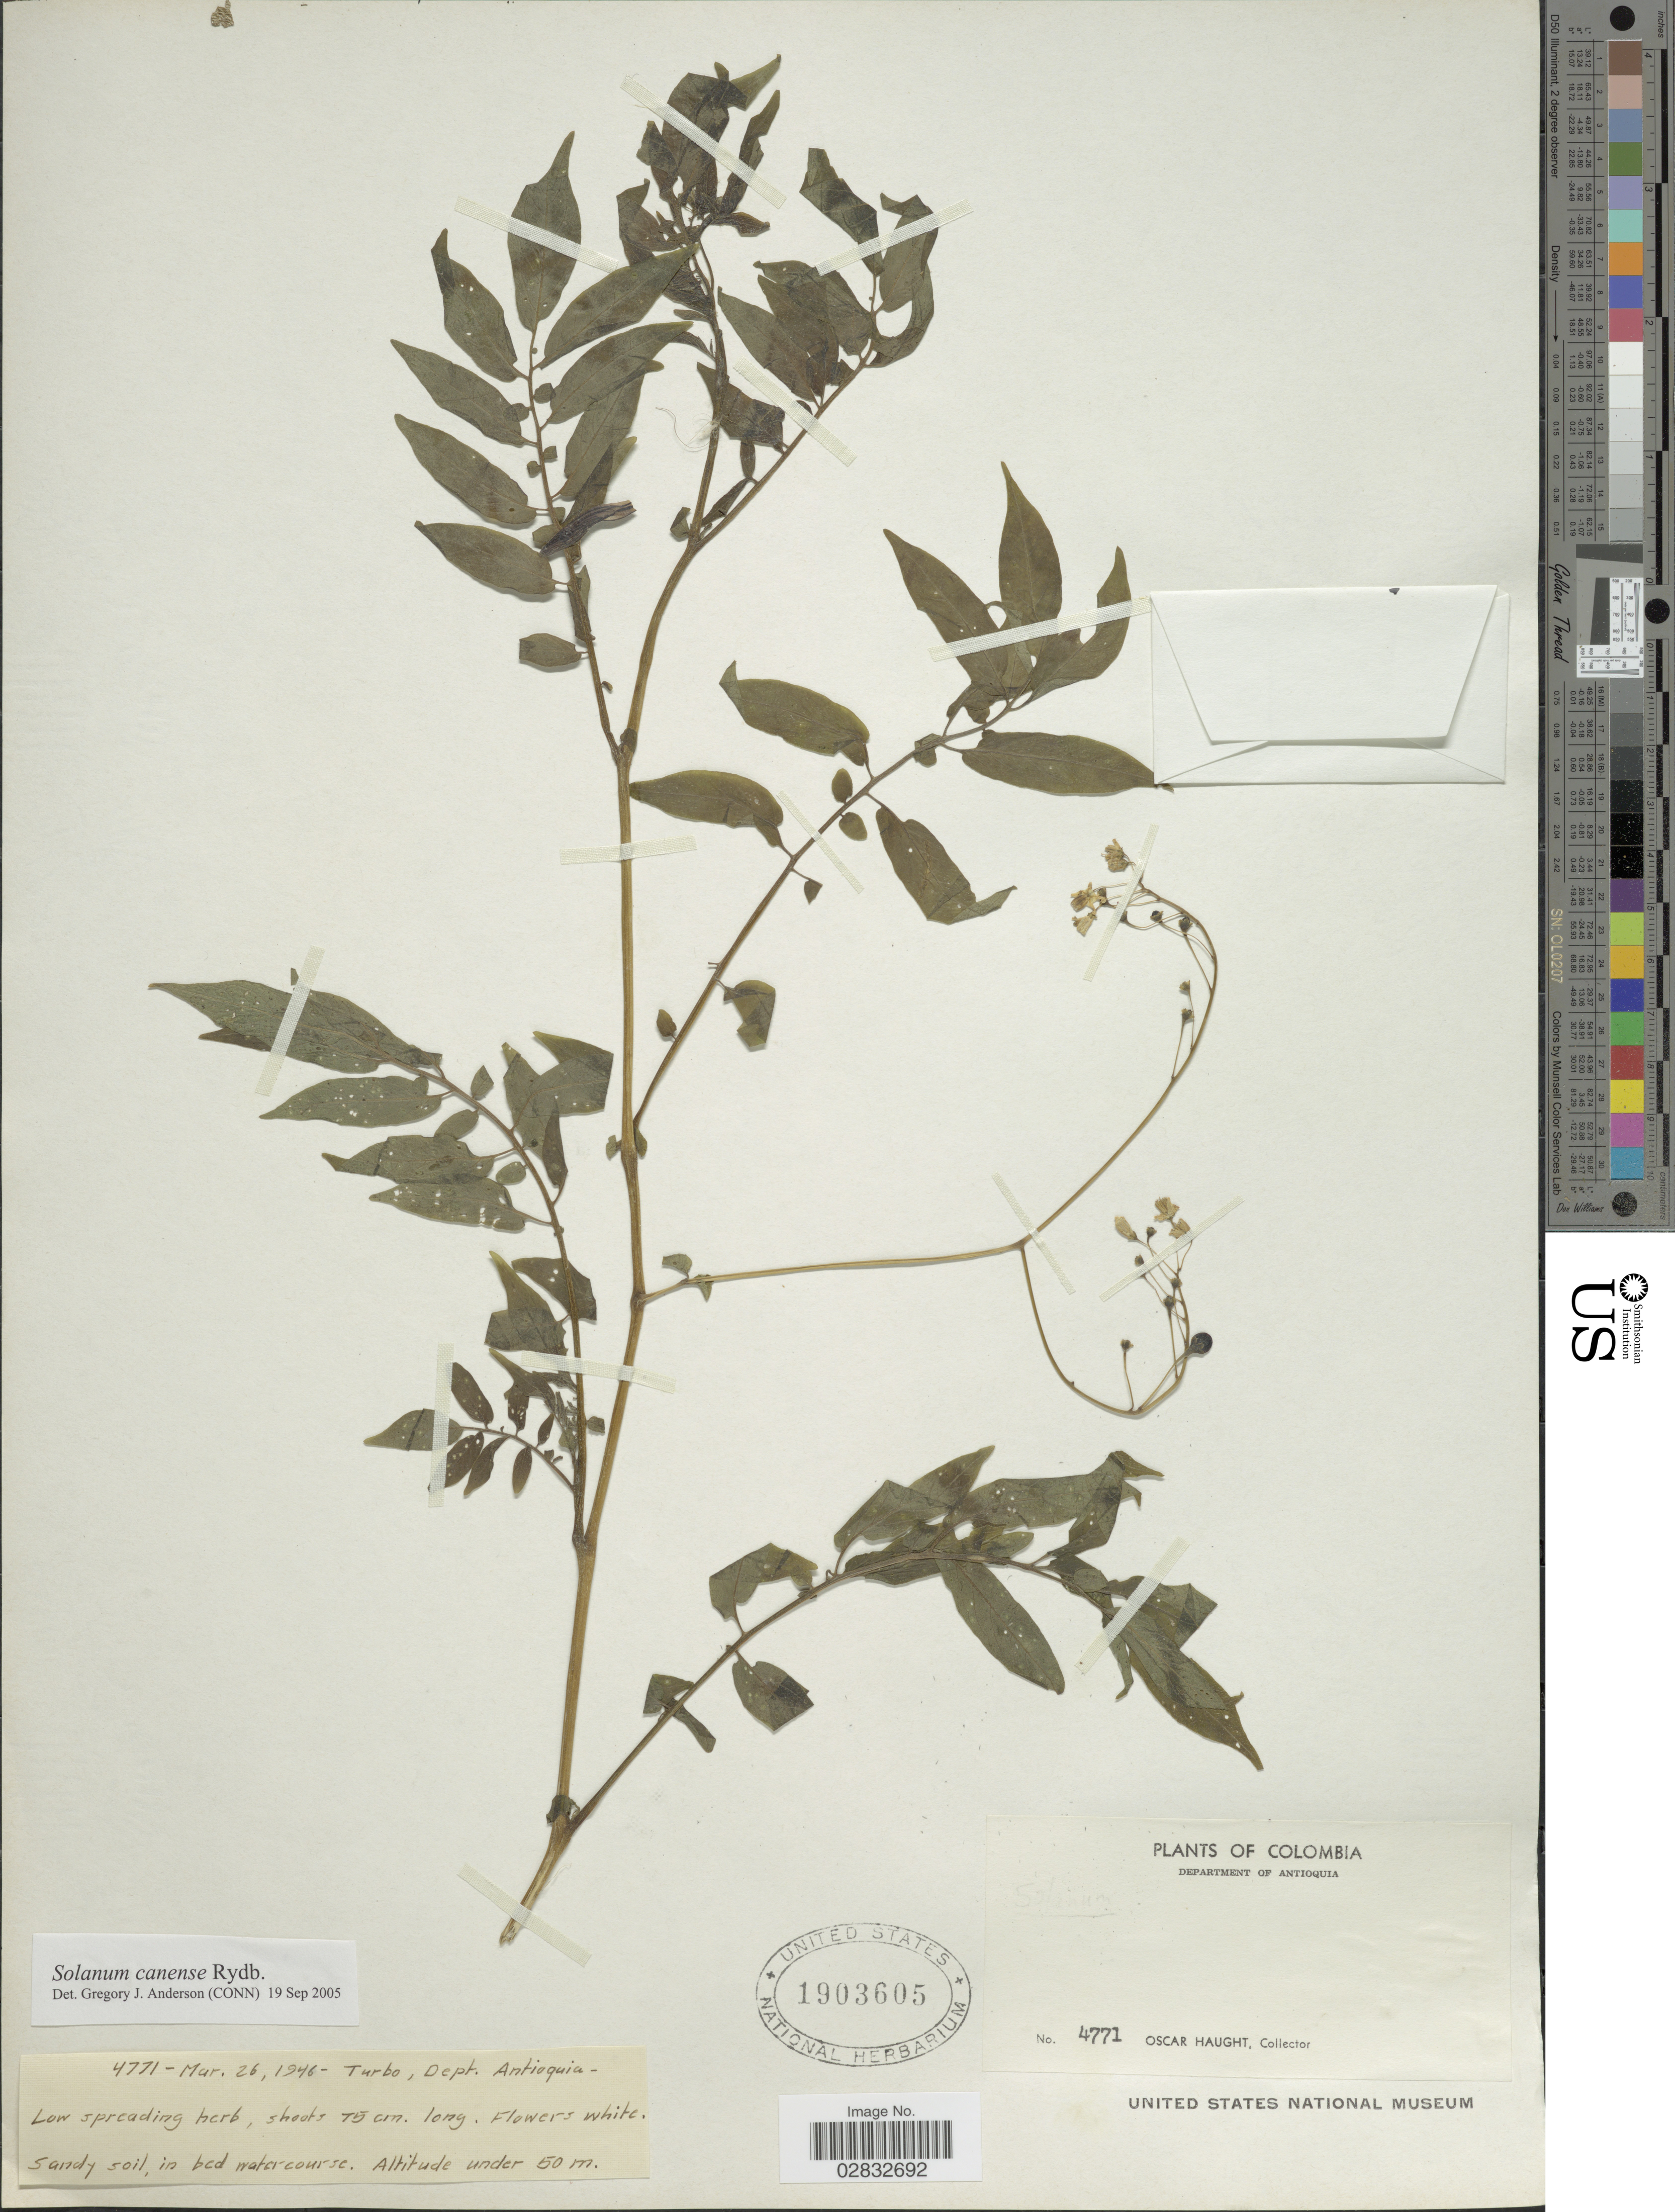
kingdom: Plantae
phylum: Tracheophyta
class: Magnoliopsida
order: Solanales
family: Solanaceae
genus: Solanum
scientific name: Solanum canaosense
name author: L.B. Sm. & Downs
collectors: O. Haught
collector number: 4771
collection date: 1946-03-26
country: Colombia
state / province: Antioquia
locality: Department of Antioqua. Turbo.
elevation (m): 50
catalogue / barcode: US 1903605